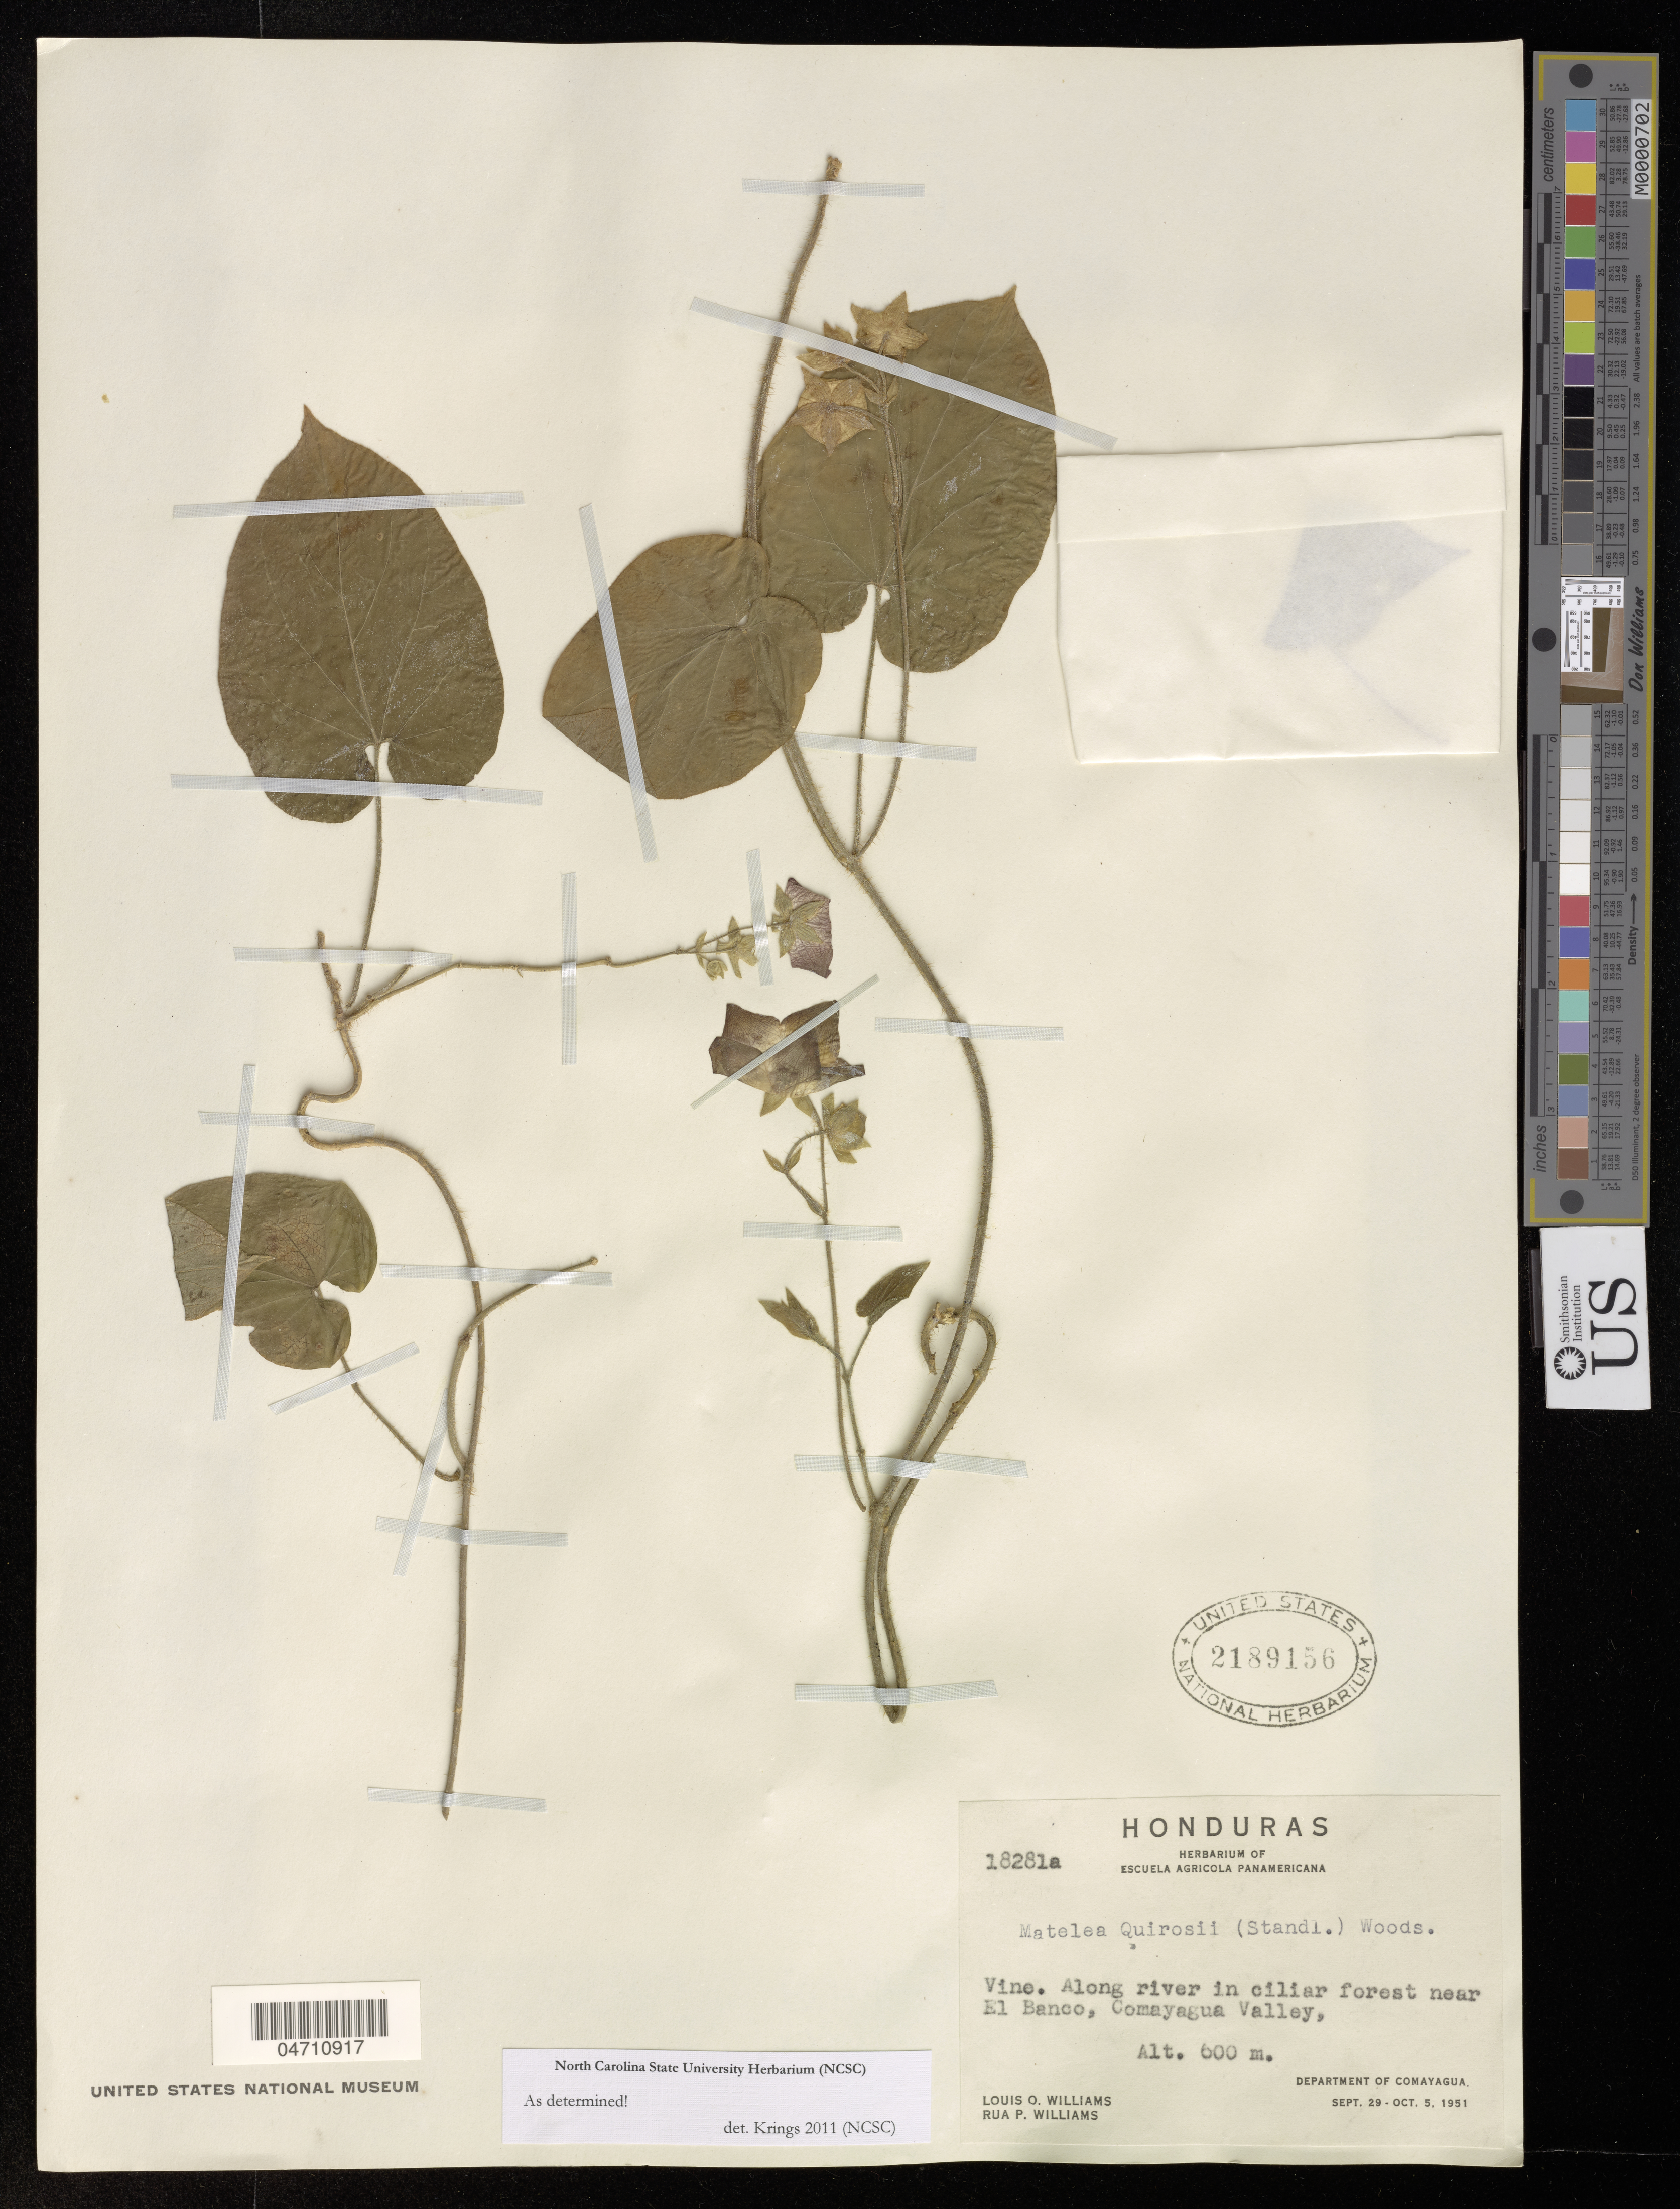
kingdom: Plantae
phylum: Tracheophyta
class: Magnoliopsida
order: Gentianales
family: Apocynaceae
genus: Matelea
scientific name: Matelea quirosii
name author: (Standl.) Woodson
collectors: L. O. Williams & R. P. Williams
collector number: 18281a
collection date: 1951-09-29/1951-10-05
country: Honduras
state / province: Comayagua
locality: Along river in ciliar forest near El Banco, Comayagua Valley.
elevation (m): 600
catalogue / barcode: US 2189156